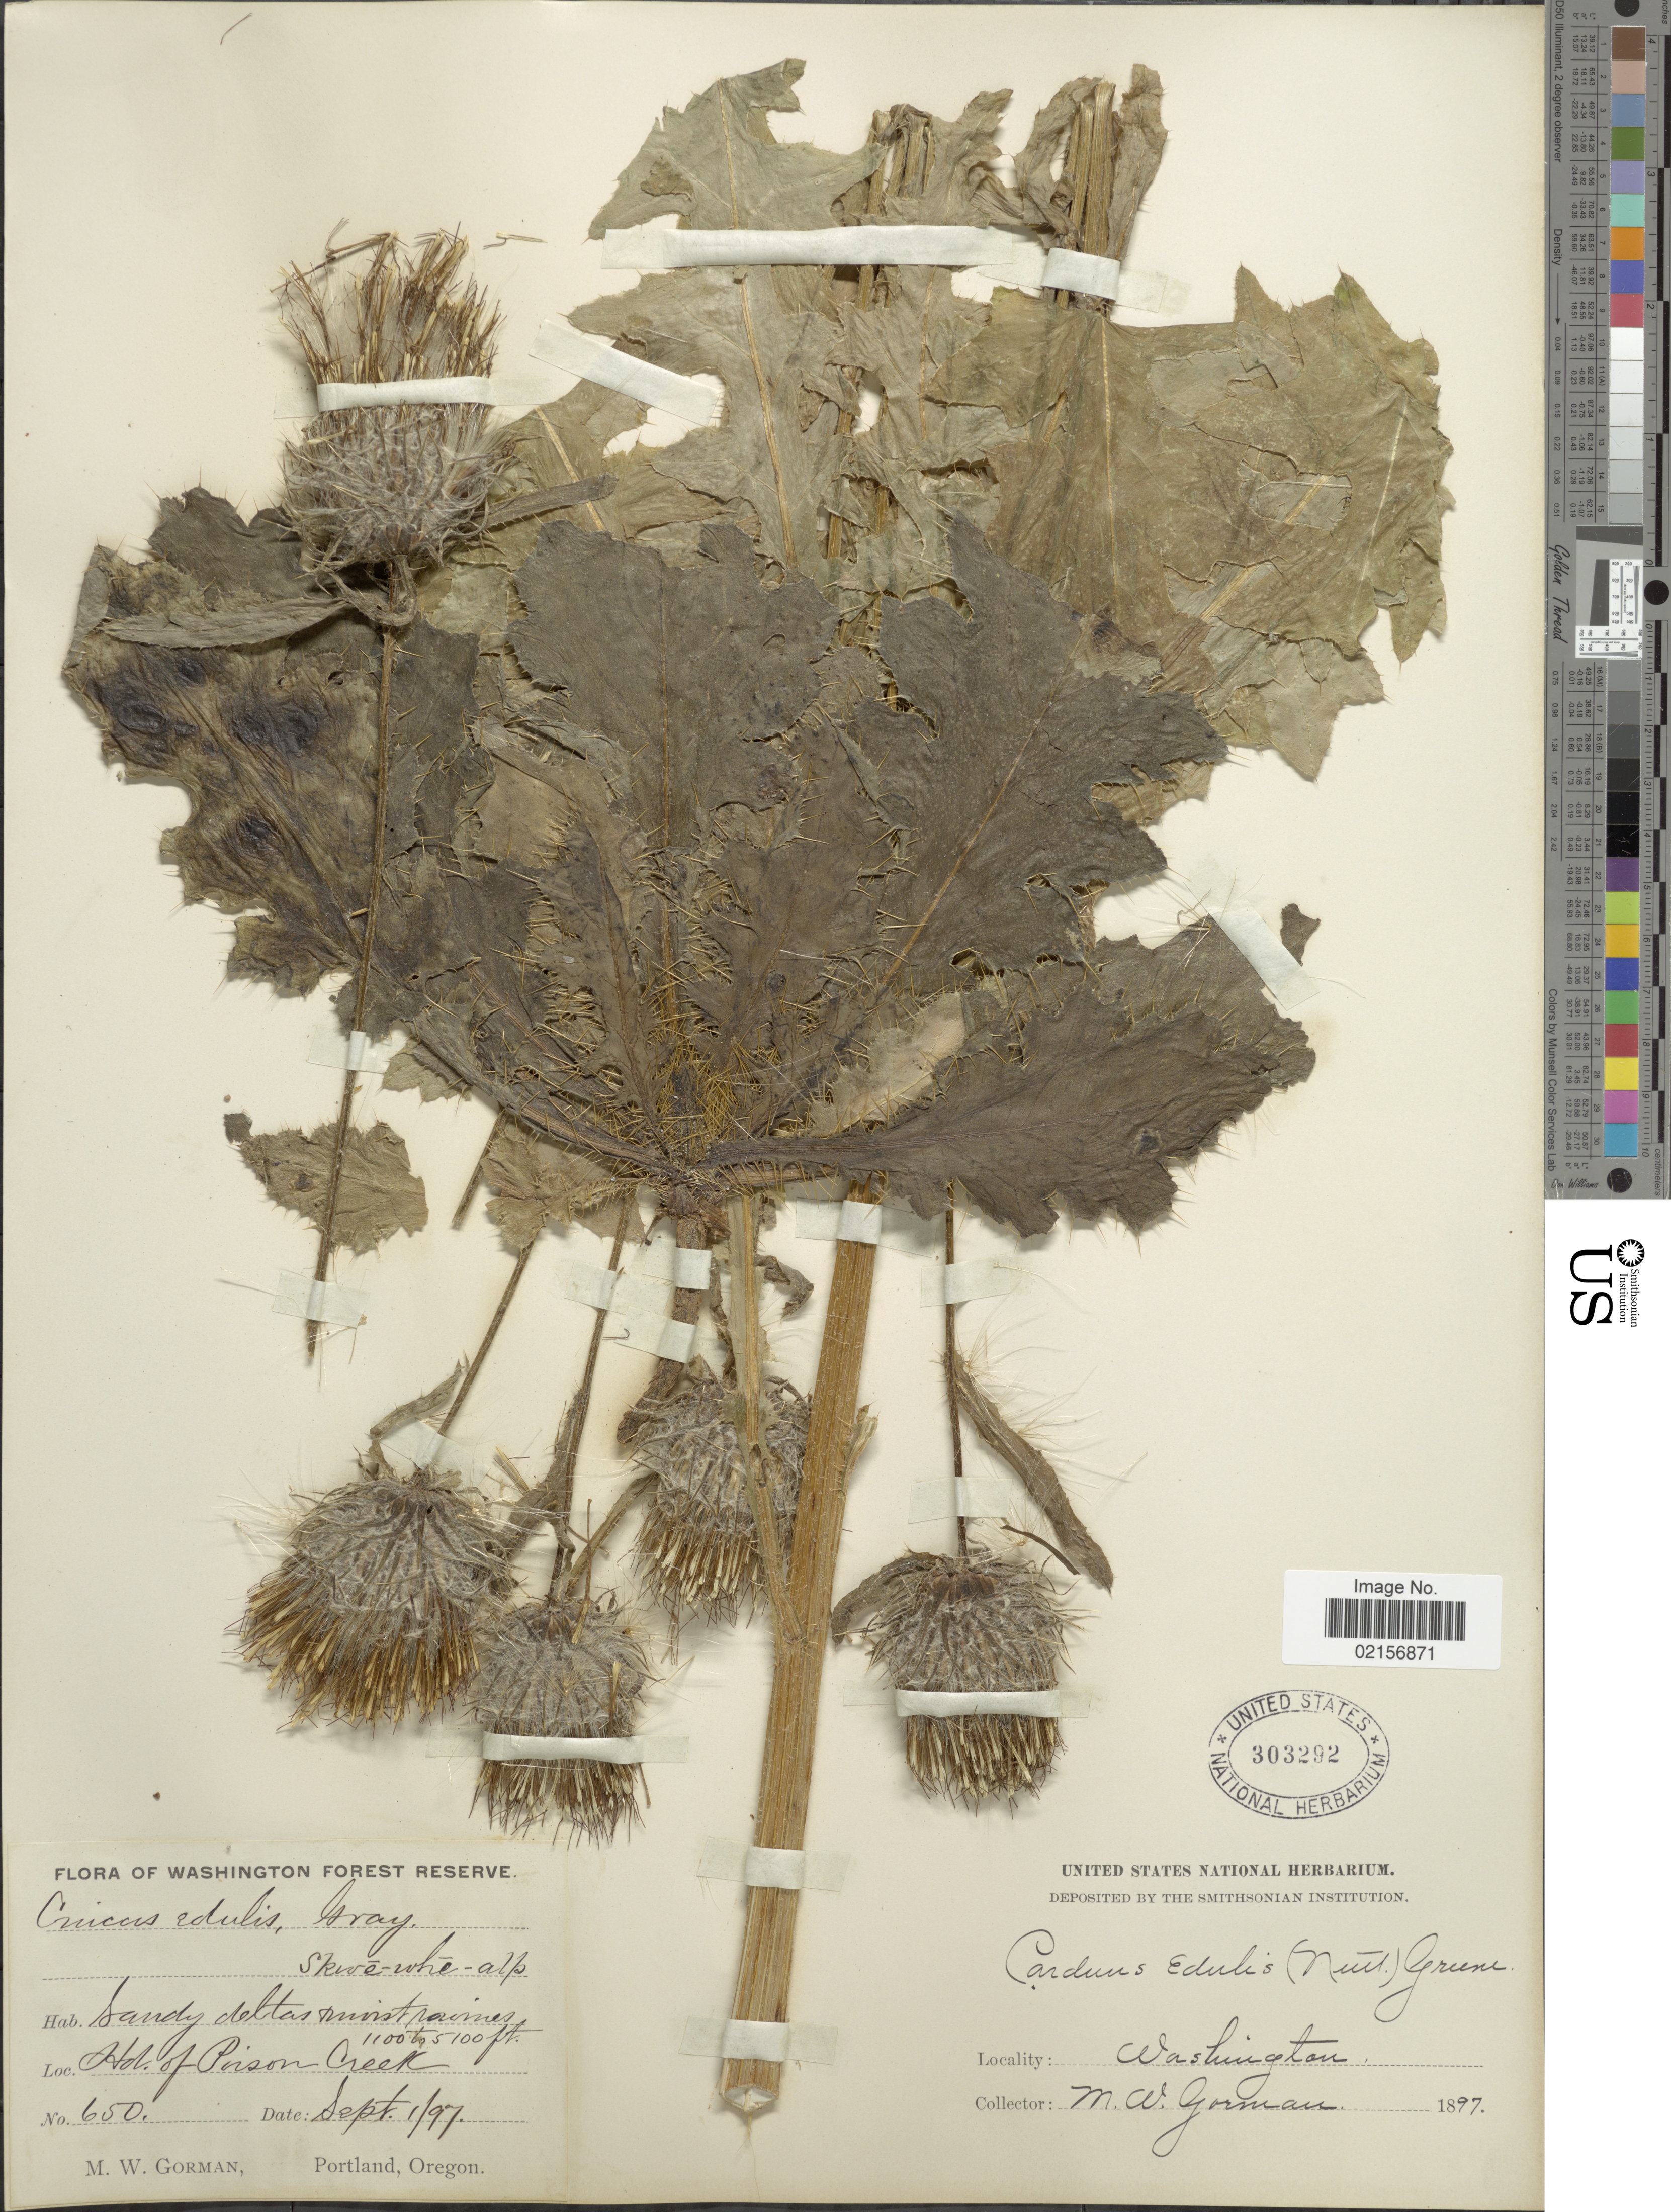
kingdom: Plantae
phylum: Tracheophyta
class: Magnoliopsida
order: Asterales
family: Asteraceae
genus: Cirsium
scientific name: Cirsium edule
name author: Nutt.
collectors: M. W. Gorman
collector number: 650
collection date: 1897-09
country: United States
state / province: Washington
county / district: Kittitas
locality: Washington Forest Reserve, sandy deltas moist ravines, Hd. of Poison Creek.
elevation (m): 335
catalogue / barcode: US 303292